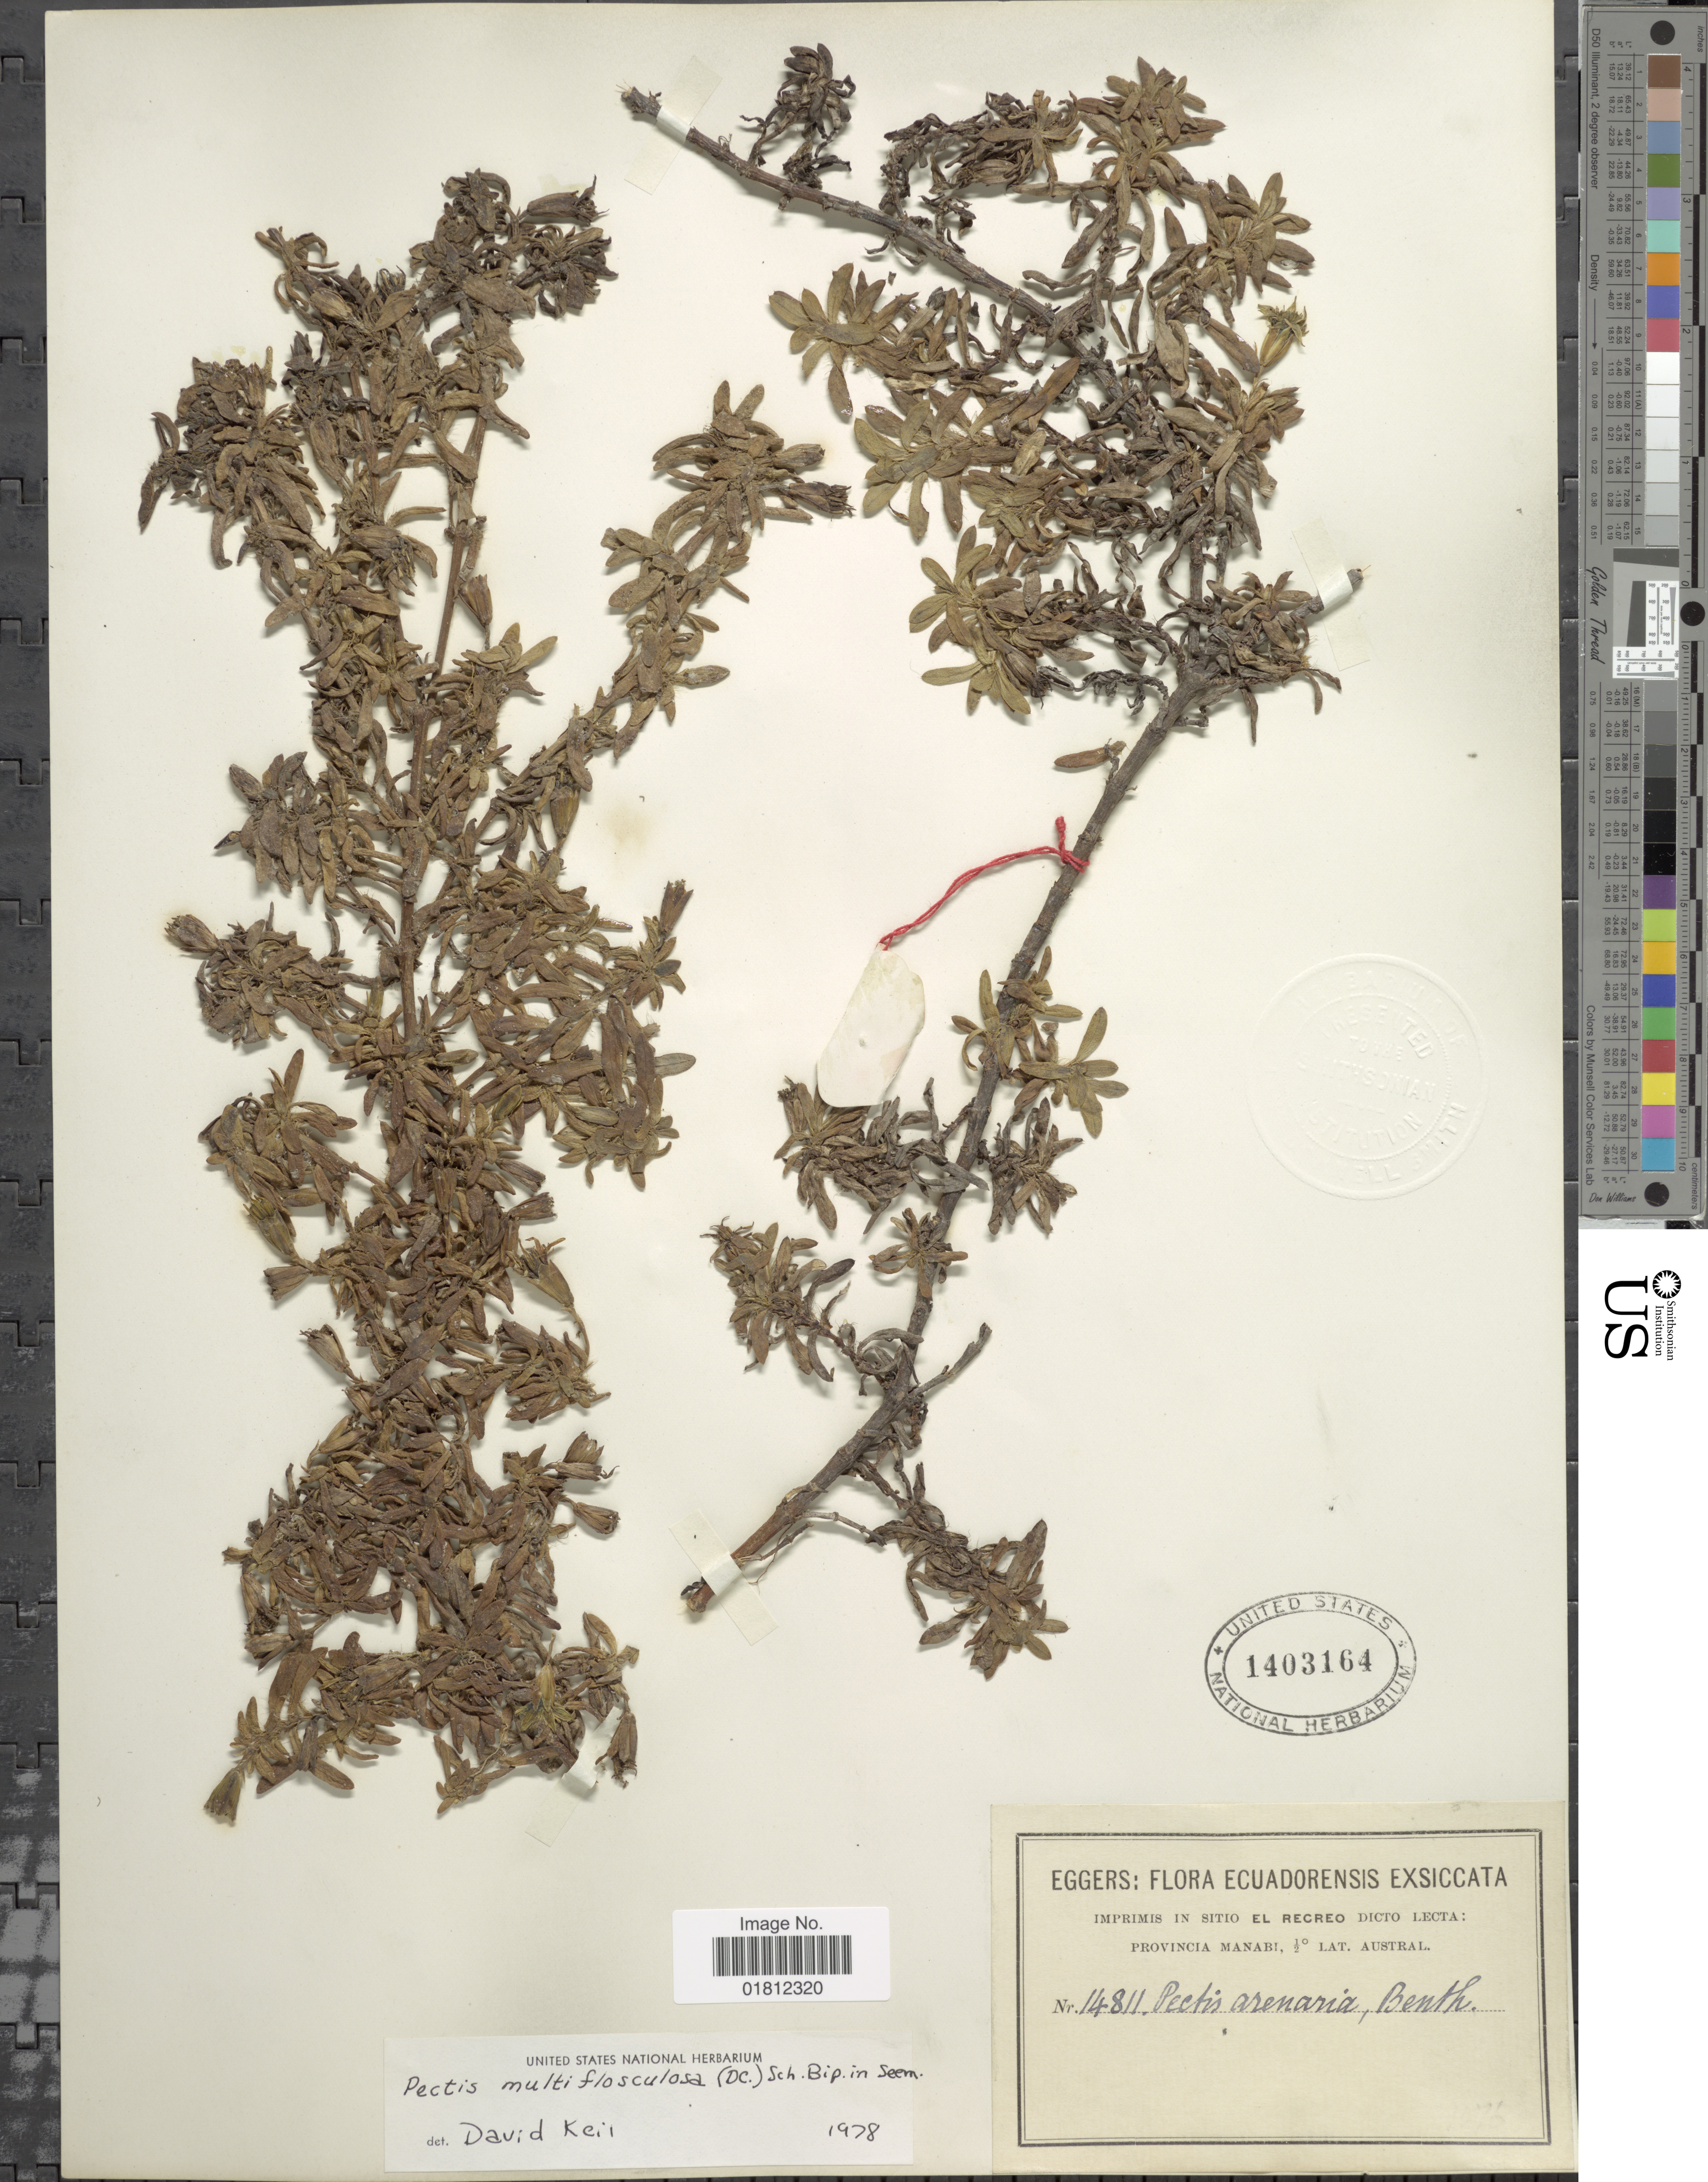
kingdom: Plantae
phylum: Tracheophyta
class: Magnoliopsida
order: Asterales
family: Asteraceae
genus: Pectis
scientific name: Pectis multiflosculosa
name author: (DC.) Sch. Bip.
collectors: -. Eggers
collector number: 141811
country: Ecuador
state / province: Manabí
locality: Provincia Manabi. ½º Lat. Austral.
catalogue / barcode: US 1403164